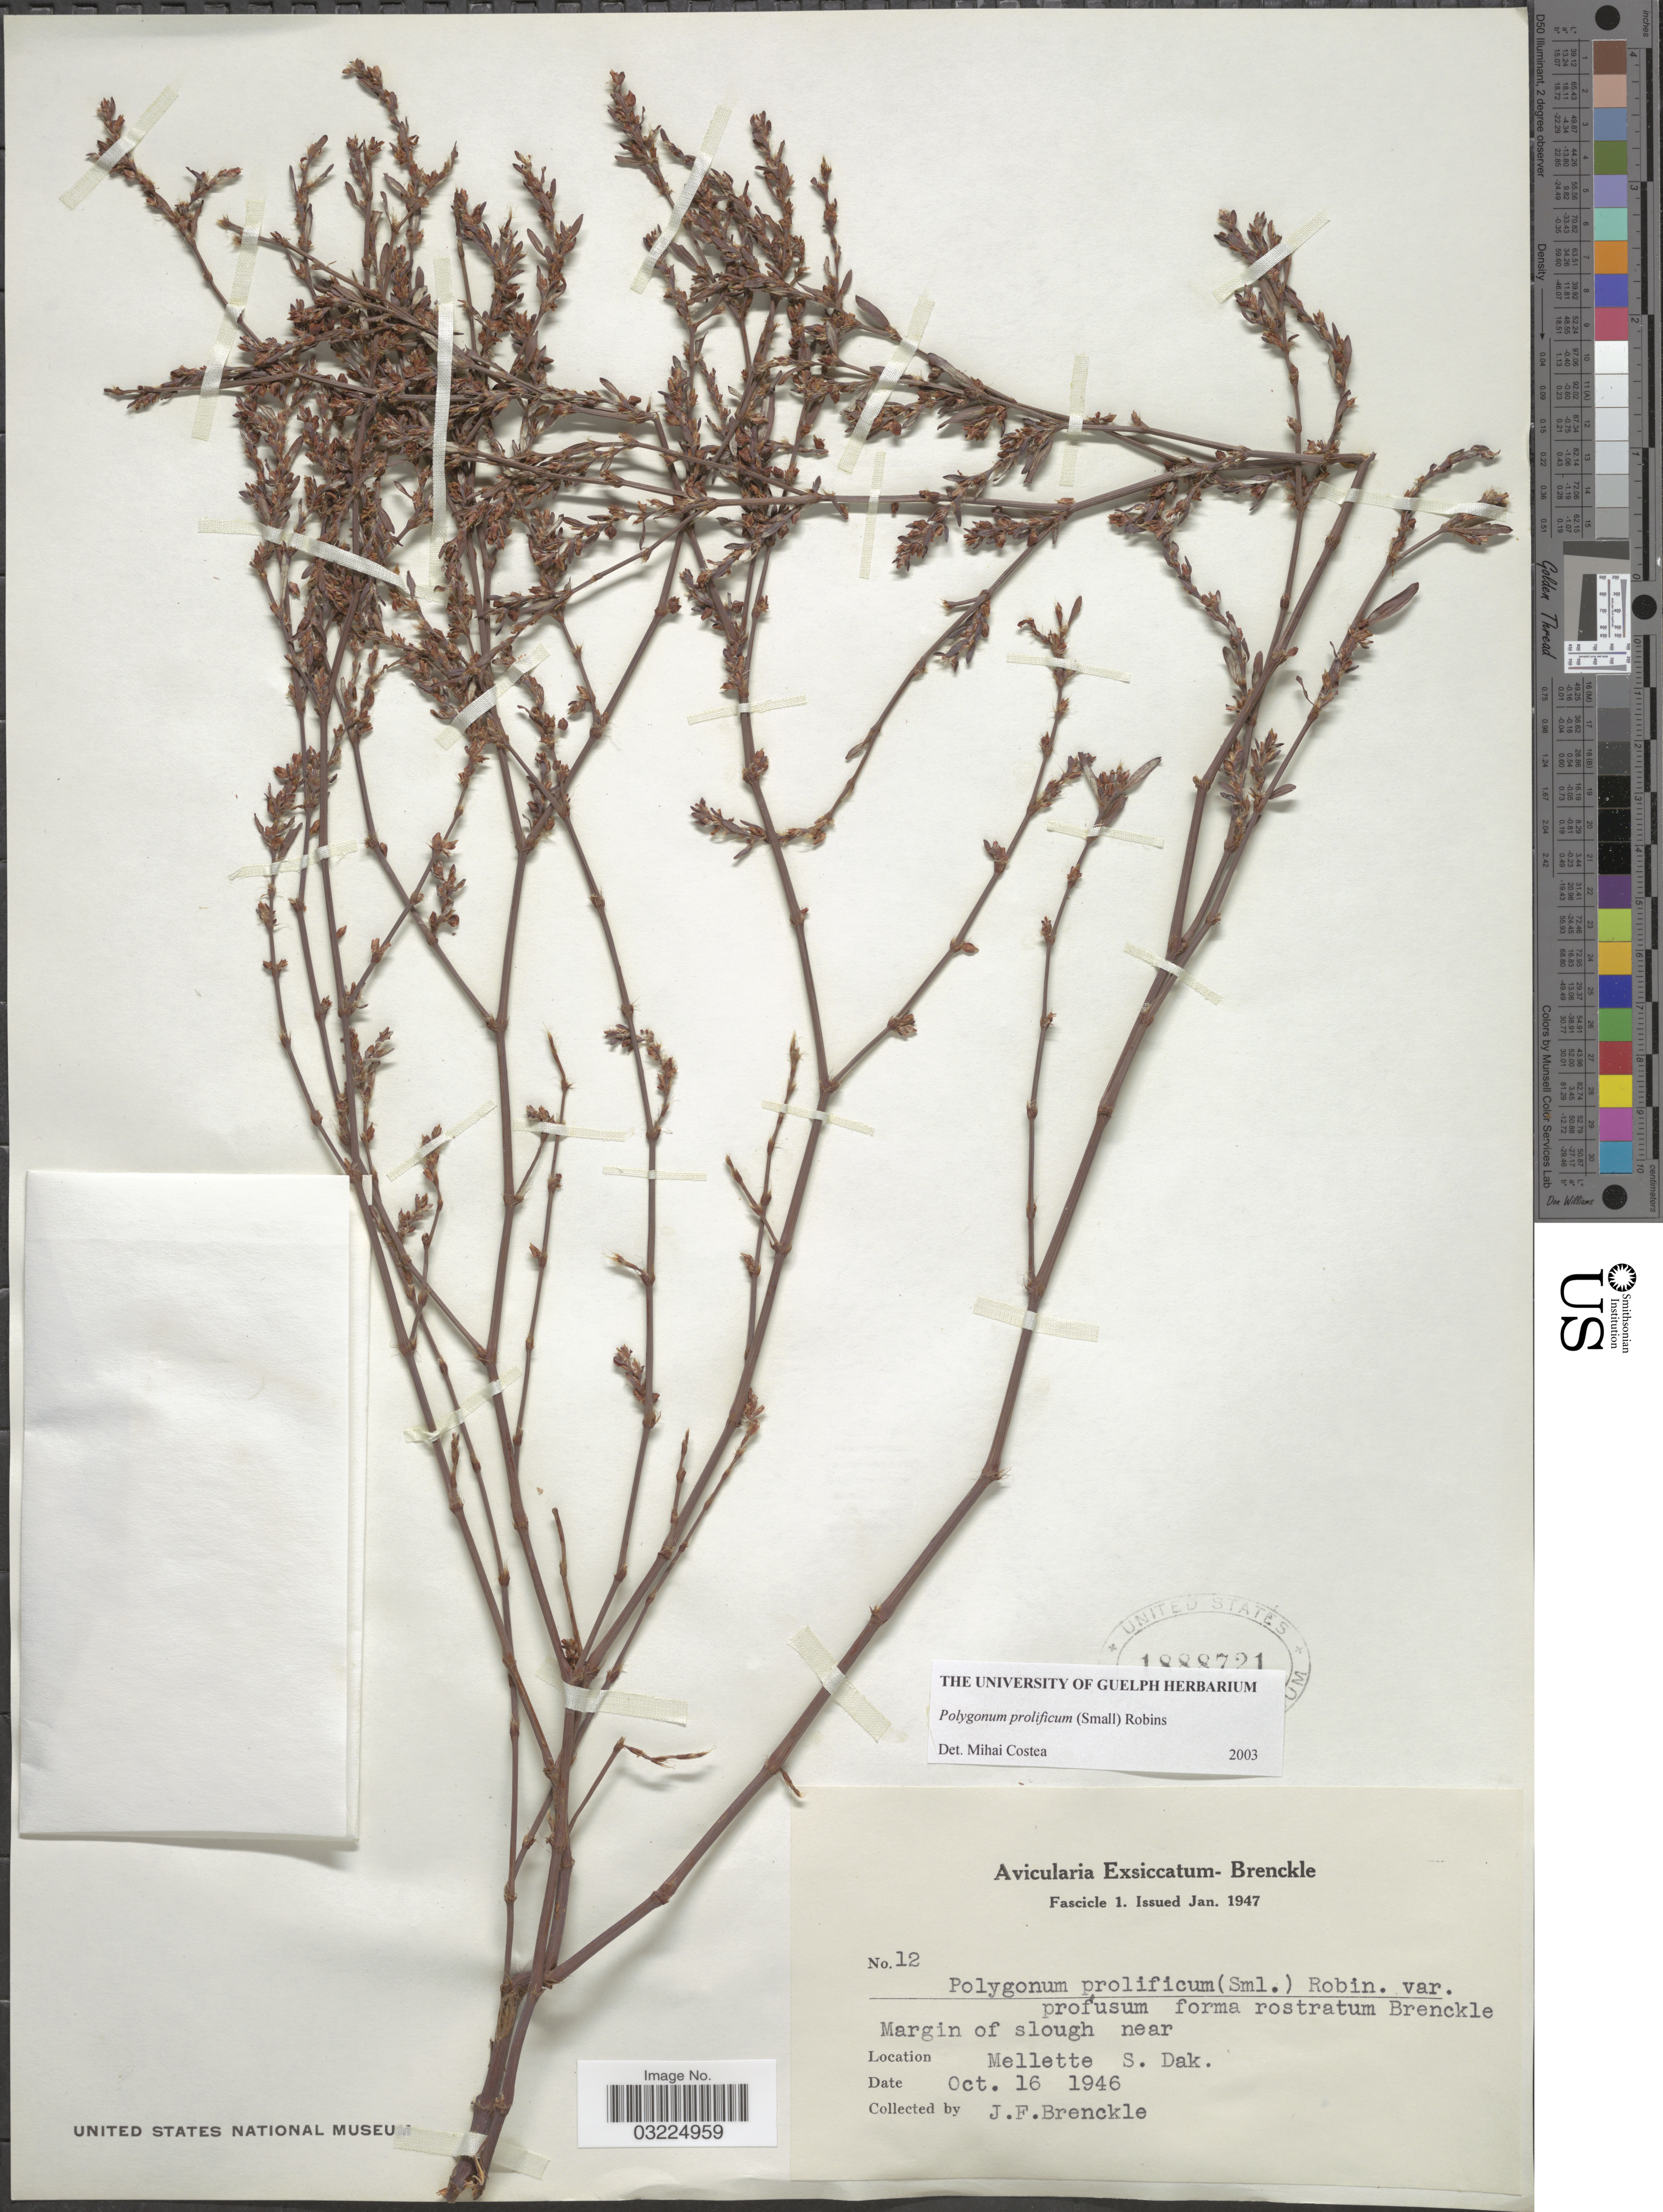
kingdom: Plantae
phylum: Tracheophyta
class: Magnoliopsida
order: Caryophyllales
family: Polygonaceae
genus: Polygonum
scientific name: Polygonum prolificum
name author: (Small) B.L. Rob.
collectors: J. Brenckle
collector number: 12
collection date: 1946-10-16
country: United States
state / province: South Dakota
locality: Margin of slough near Mellette.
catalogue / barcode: US 1888721